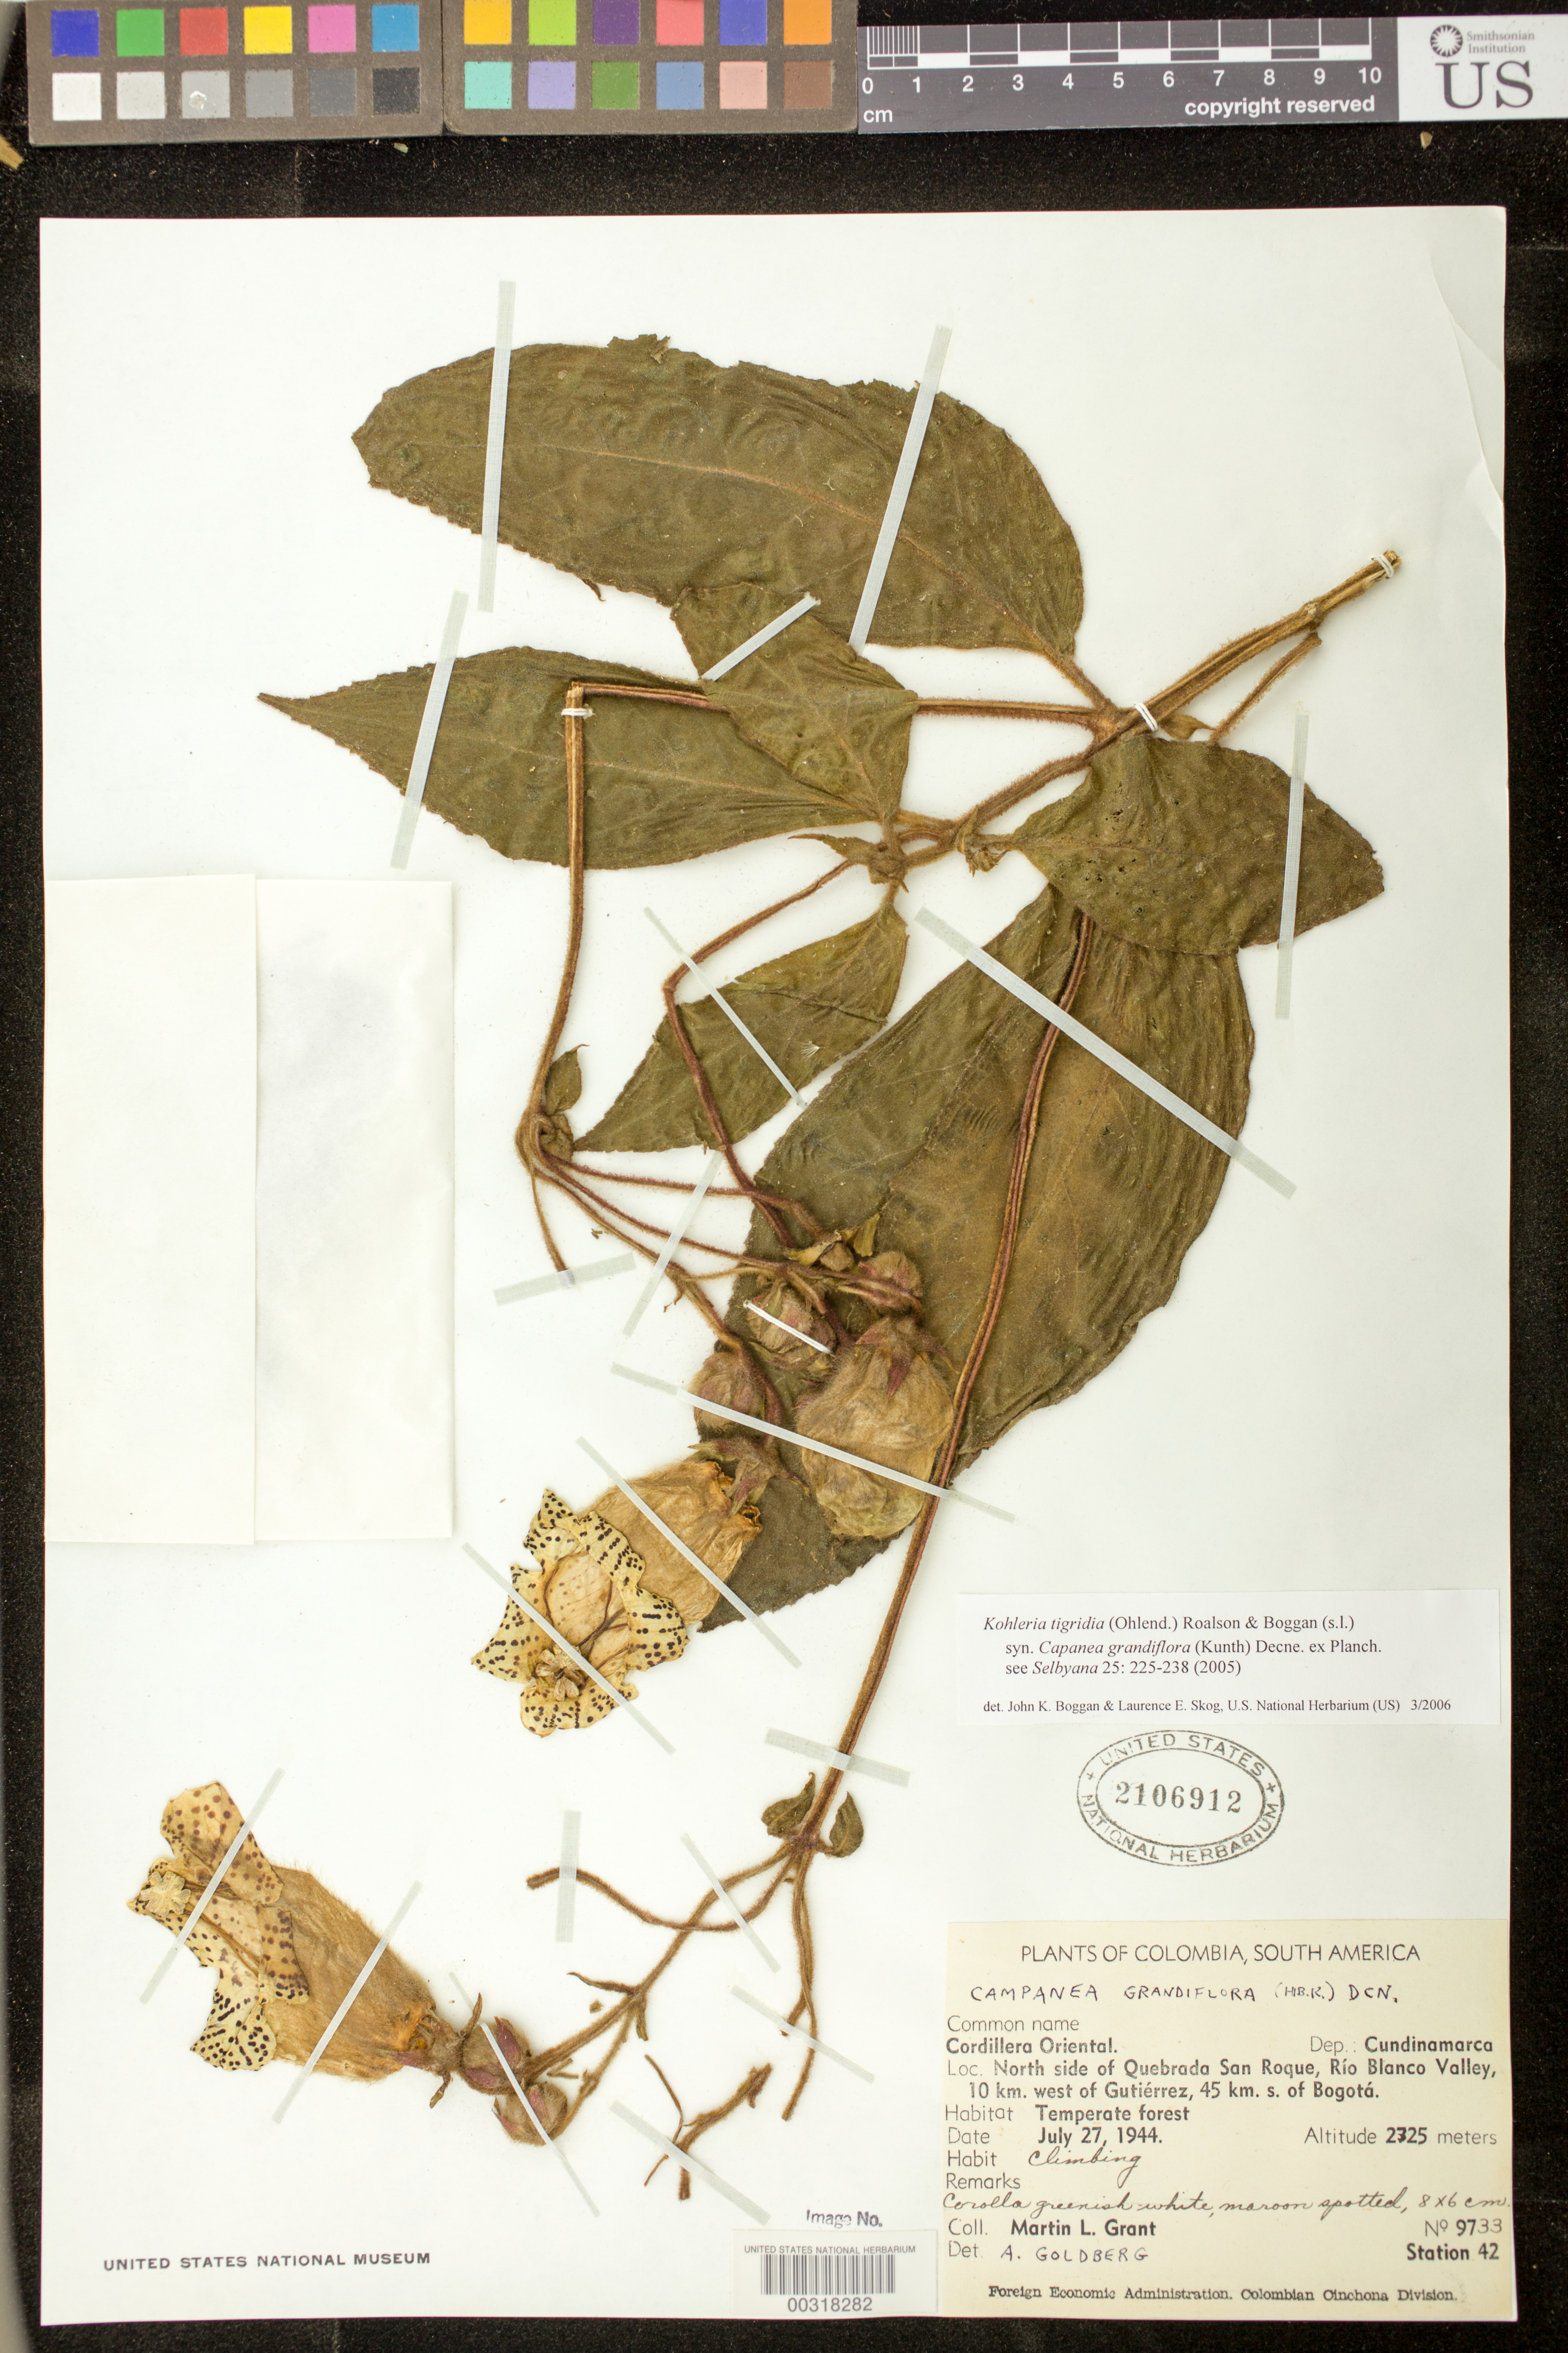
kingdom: Plantae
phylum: Tracheophyta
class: Magnoliopsida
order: Lamiales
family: Gesneriaceae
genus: Kohleria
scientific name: Kohleria tigridia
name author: (Ohlend.) Roalson & Boggan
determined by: Boggan, J. K.; Skog, L. E.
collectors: M. L. Grant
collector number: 9733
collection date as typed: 27 Jul 1944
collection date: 1944-07-27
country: Colombia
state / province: Cundinamarca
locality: Cordillera Oriental, N side of Quebrada San Roque, Rio Blanco valley, 10 km W of Gutierrez, 45 kms of Bogota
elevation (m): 2325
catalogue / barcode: US 2106912